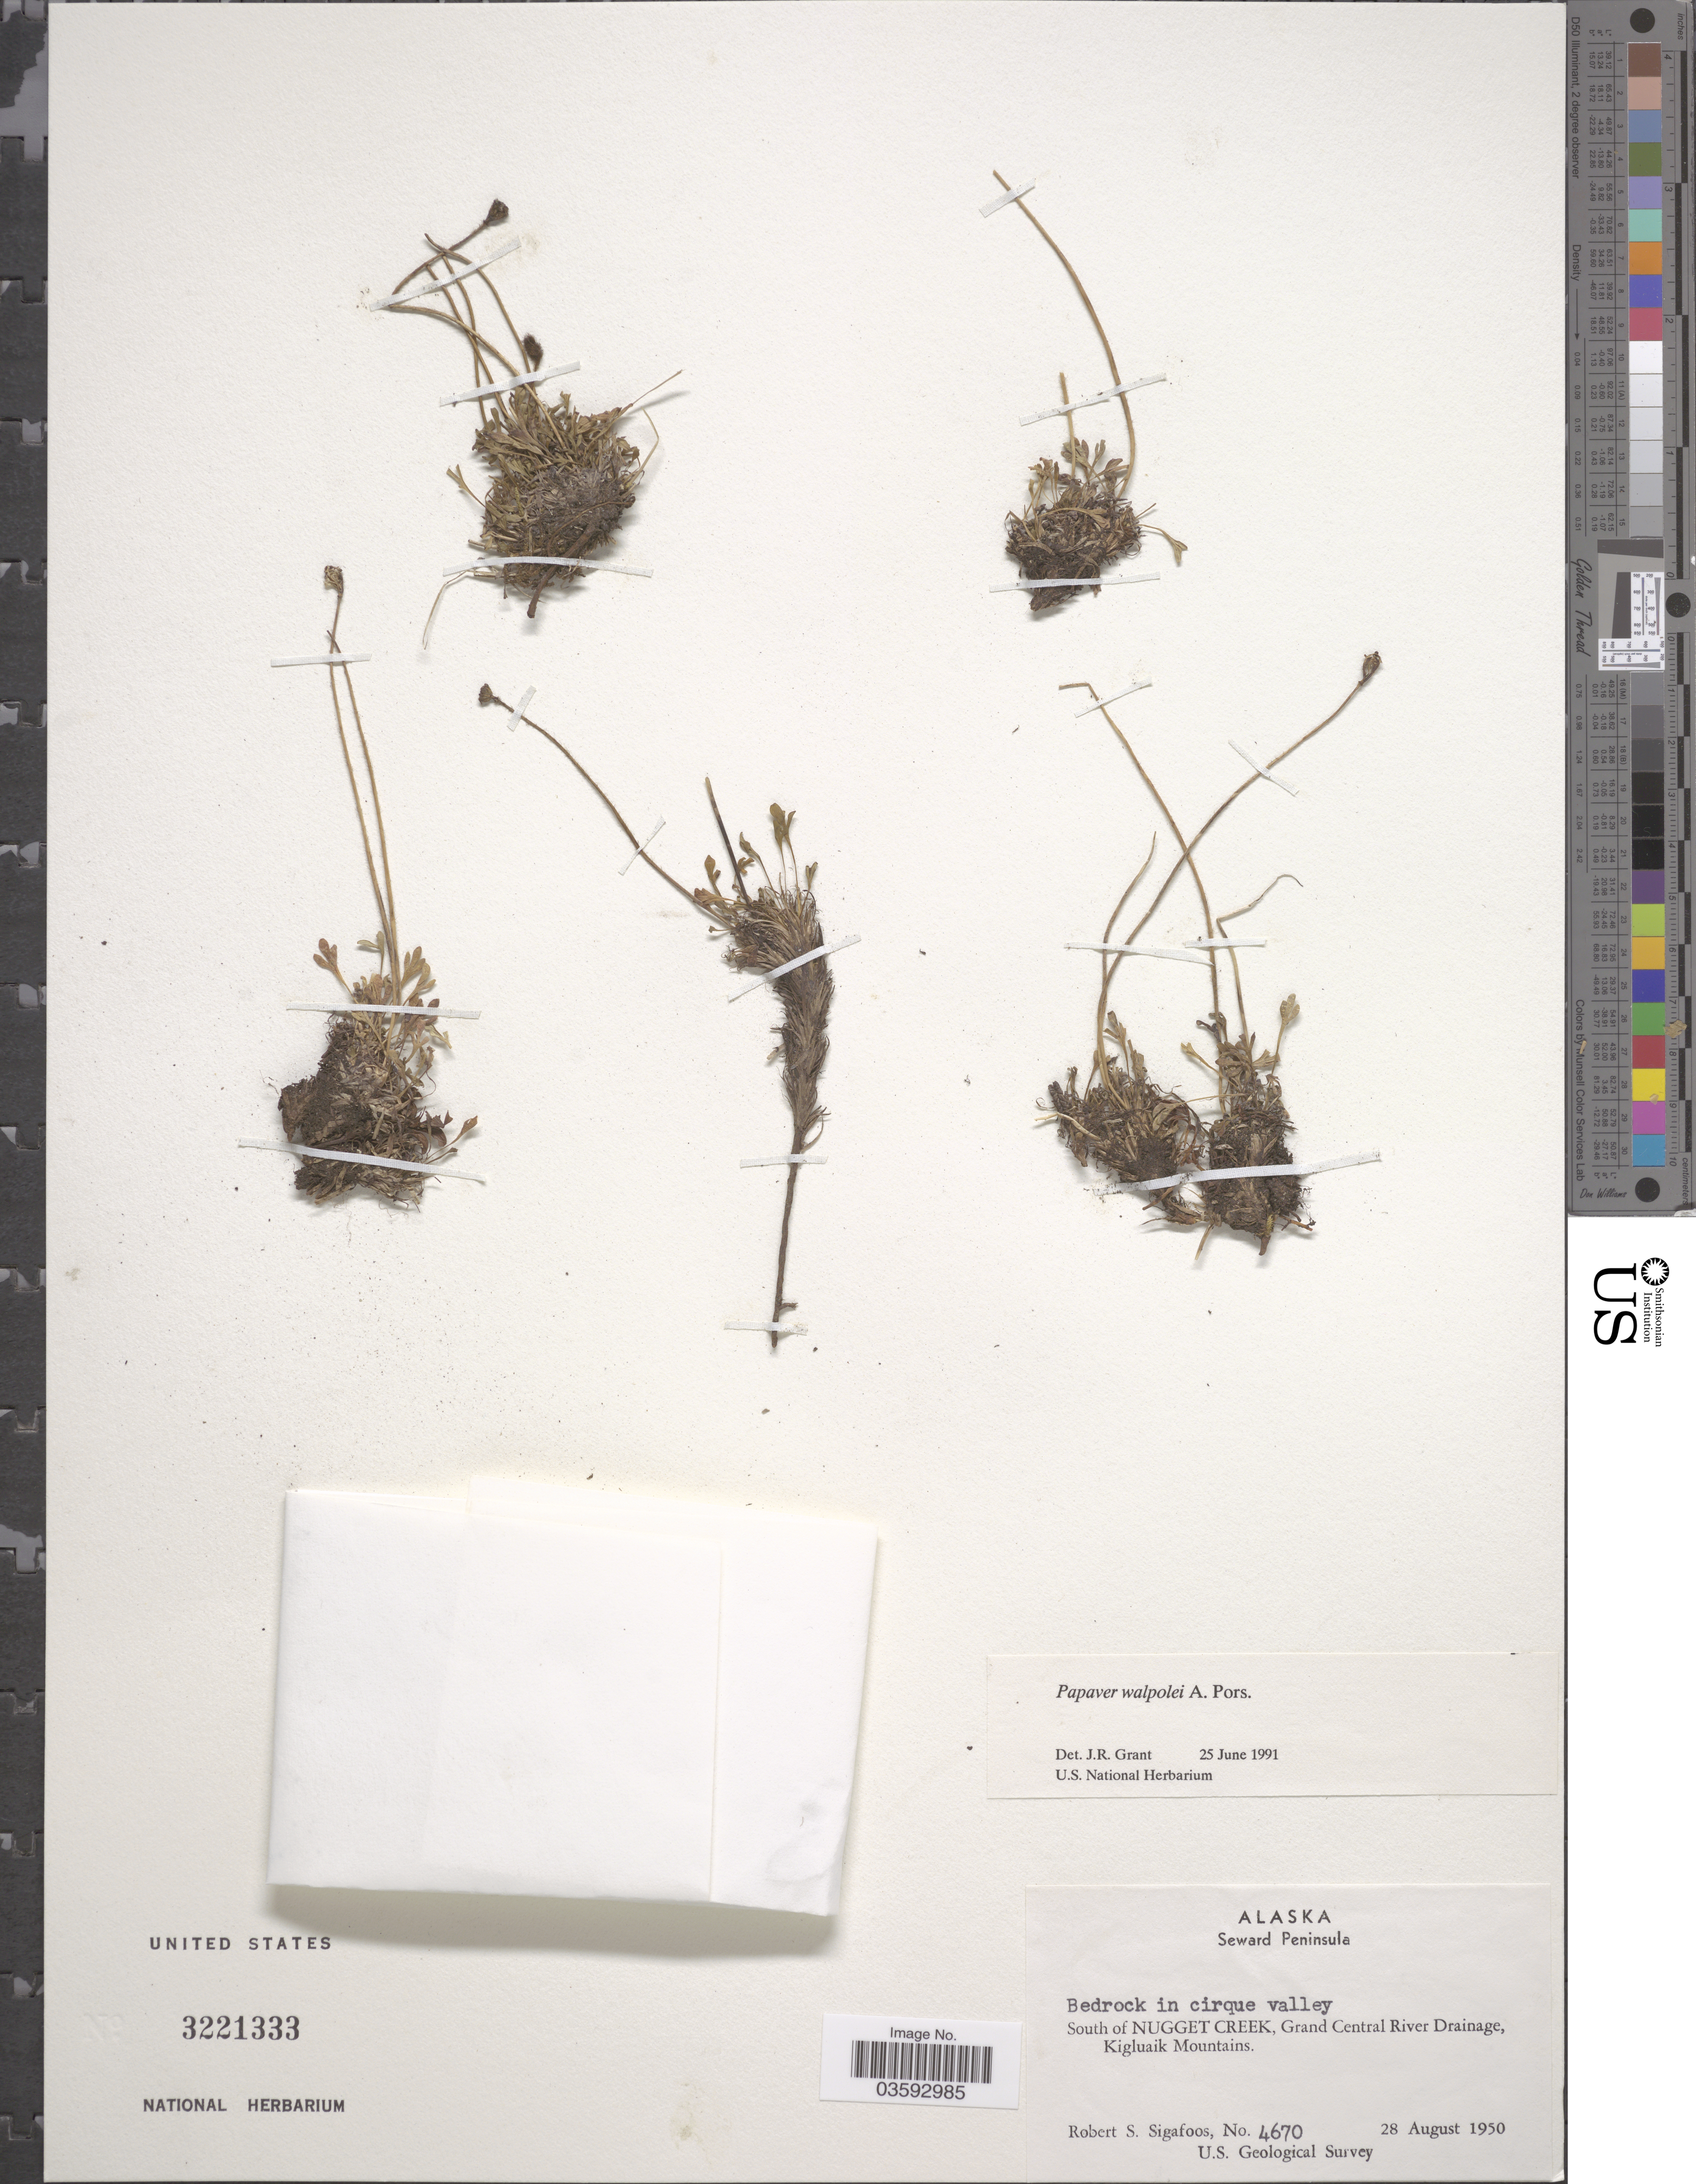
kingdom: Plantae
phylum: Tracheophyta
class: Magnoliopsida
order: Ranunculales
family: Papaveraceae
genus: Papaver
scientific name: Papaver walpolei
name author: A.E. Porsild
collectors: R. Sigafoos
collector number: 4670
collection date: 1950-08-28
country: United States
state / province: Alaska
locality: Seward Peninsula. South of Nugget Creek, Grand Central River Drainage, Kigluaik Mountains.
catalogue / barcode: US 3221333